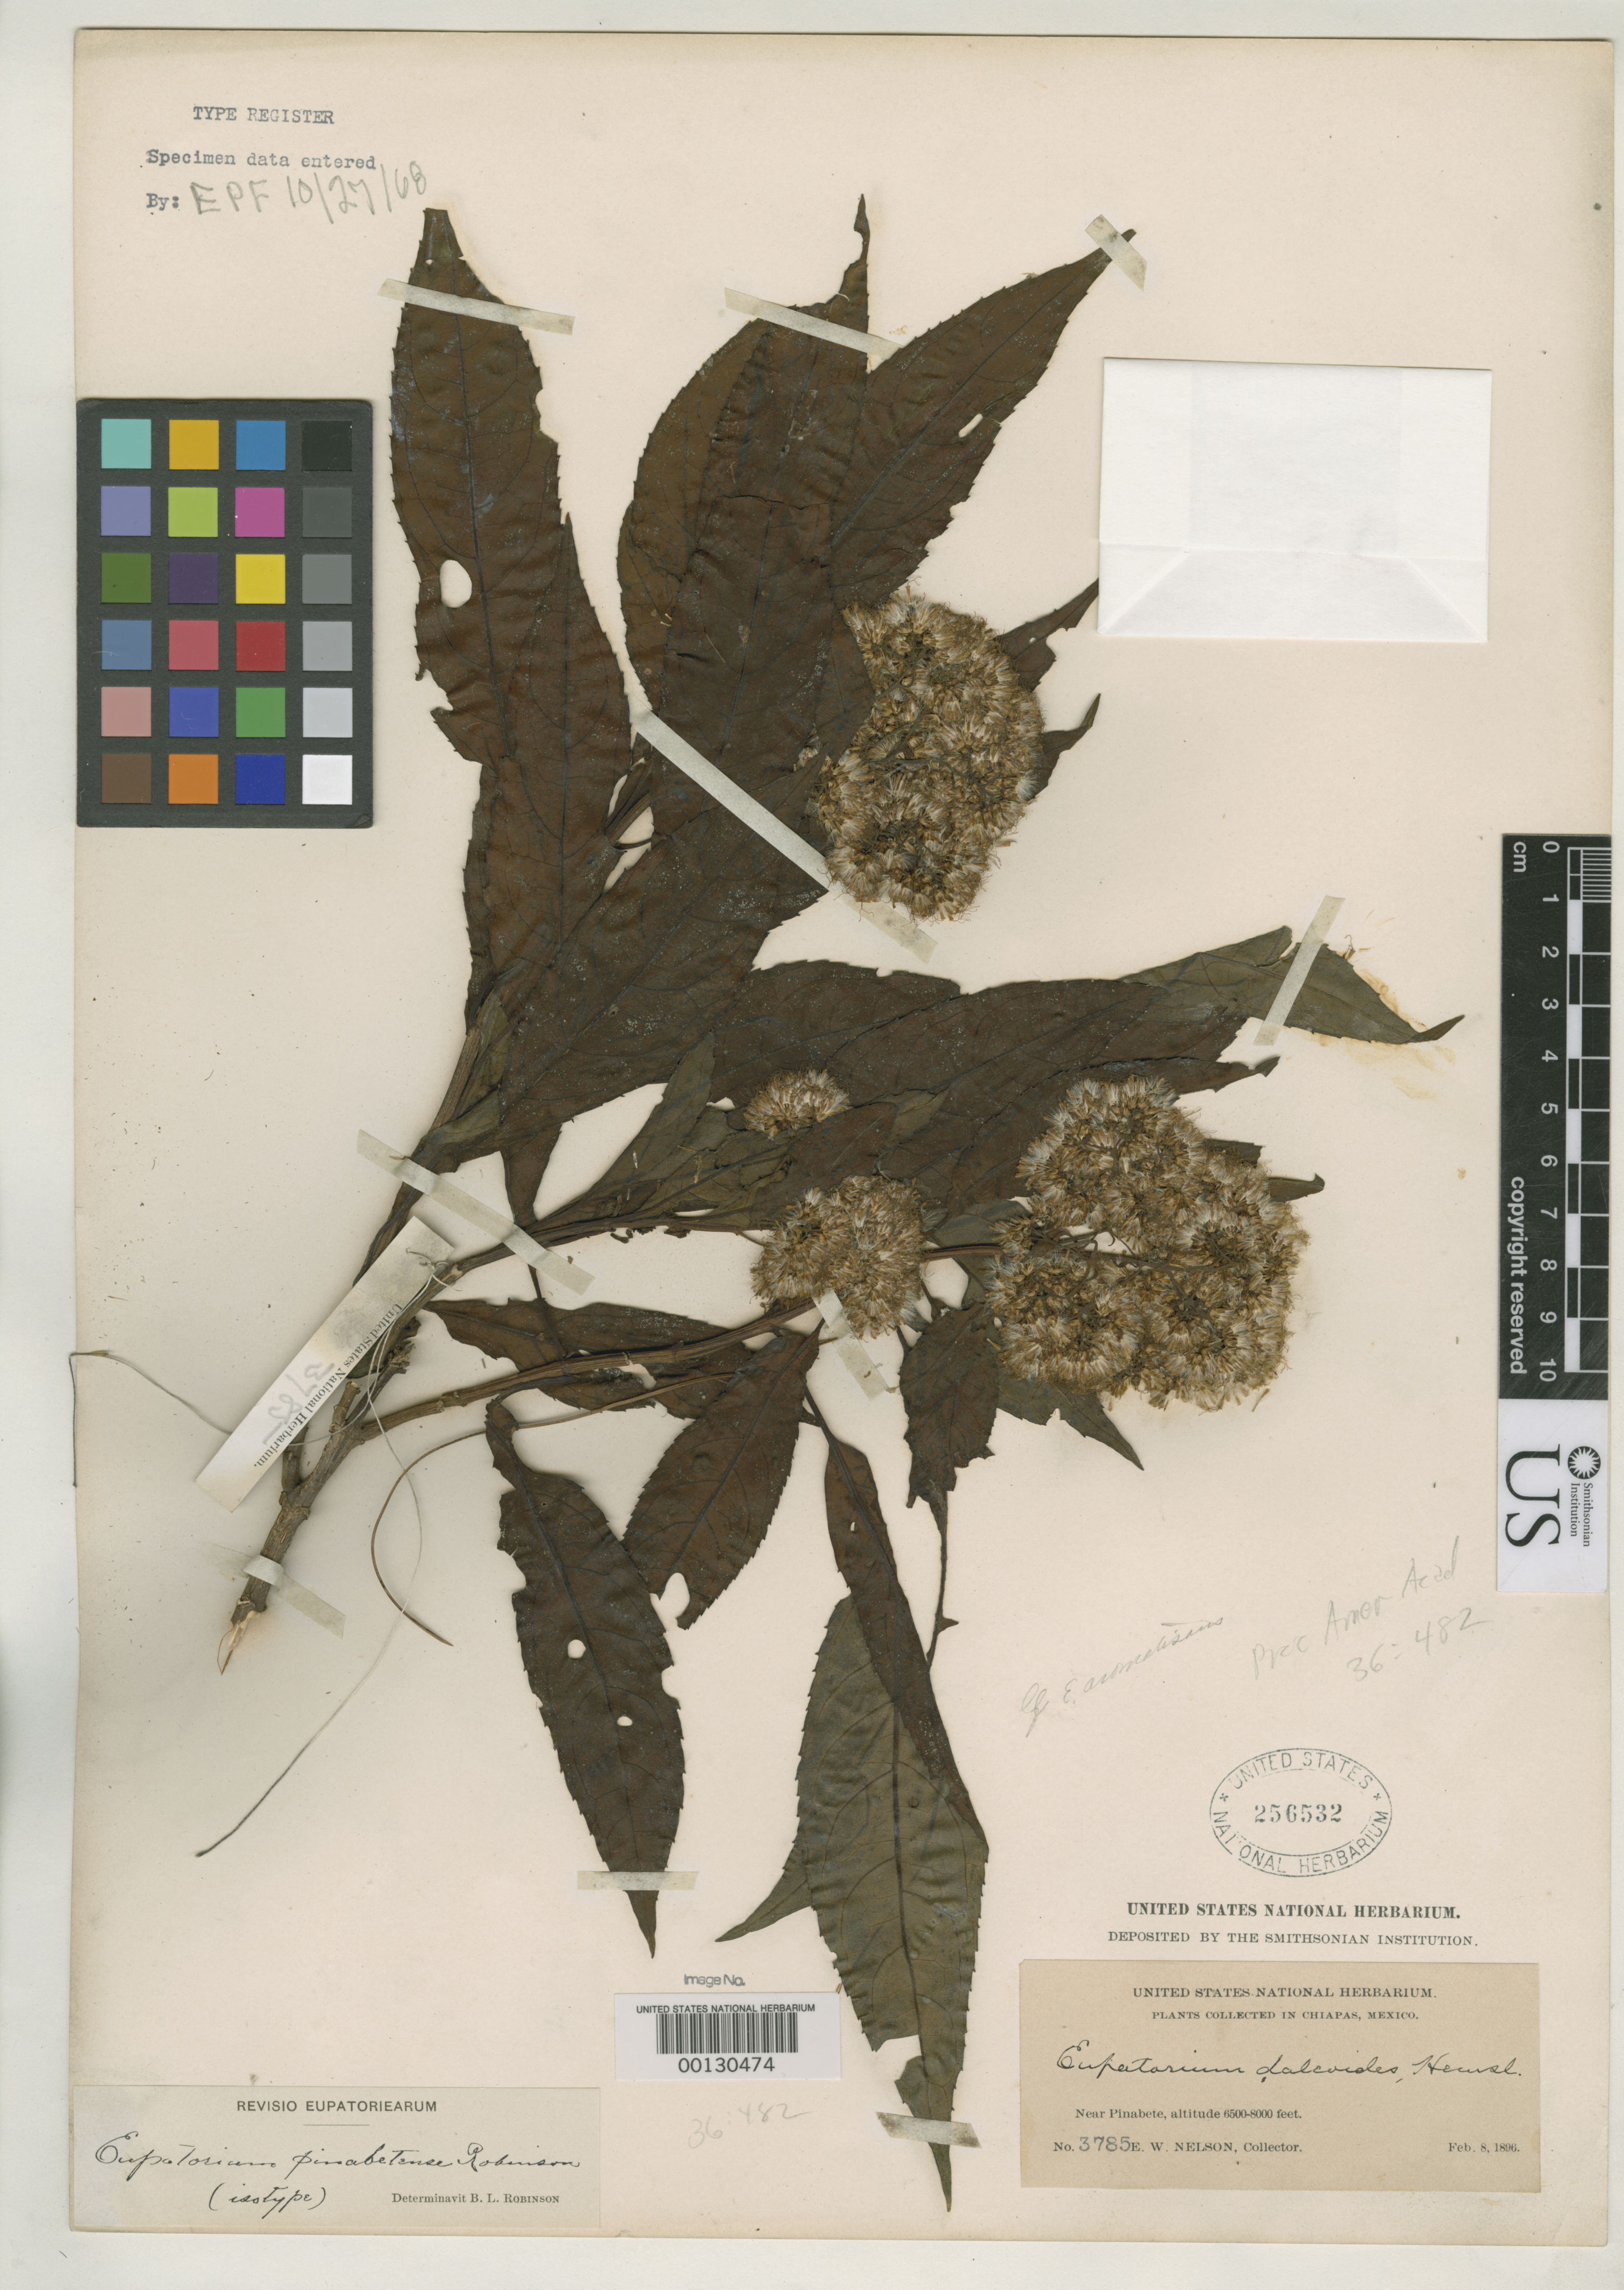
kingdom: Plantae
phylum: Tracheophyta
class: Magnoliopsida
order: Asterales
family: Asteraceae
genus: Eupatorium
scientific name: Eupatorium pinabetense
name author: B.L. Rob.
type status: Isotype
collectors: E. W. Nelson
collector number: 3785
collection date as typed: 08 Feb 1896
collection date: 1896-02-08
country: Mexico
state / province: Chiapas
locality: Near Pinabete.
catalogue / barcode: US 256532